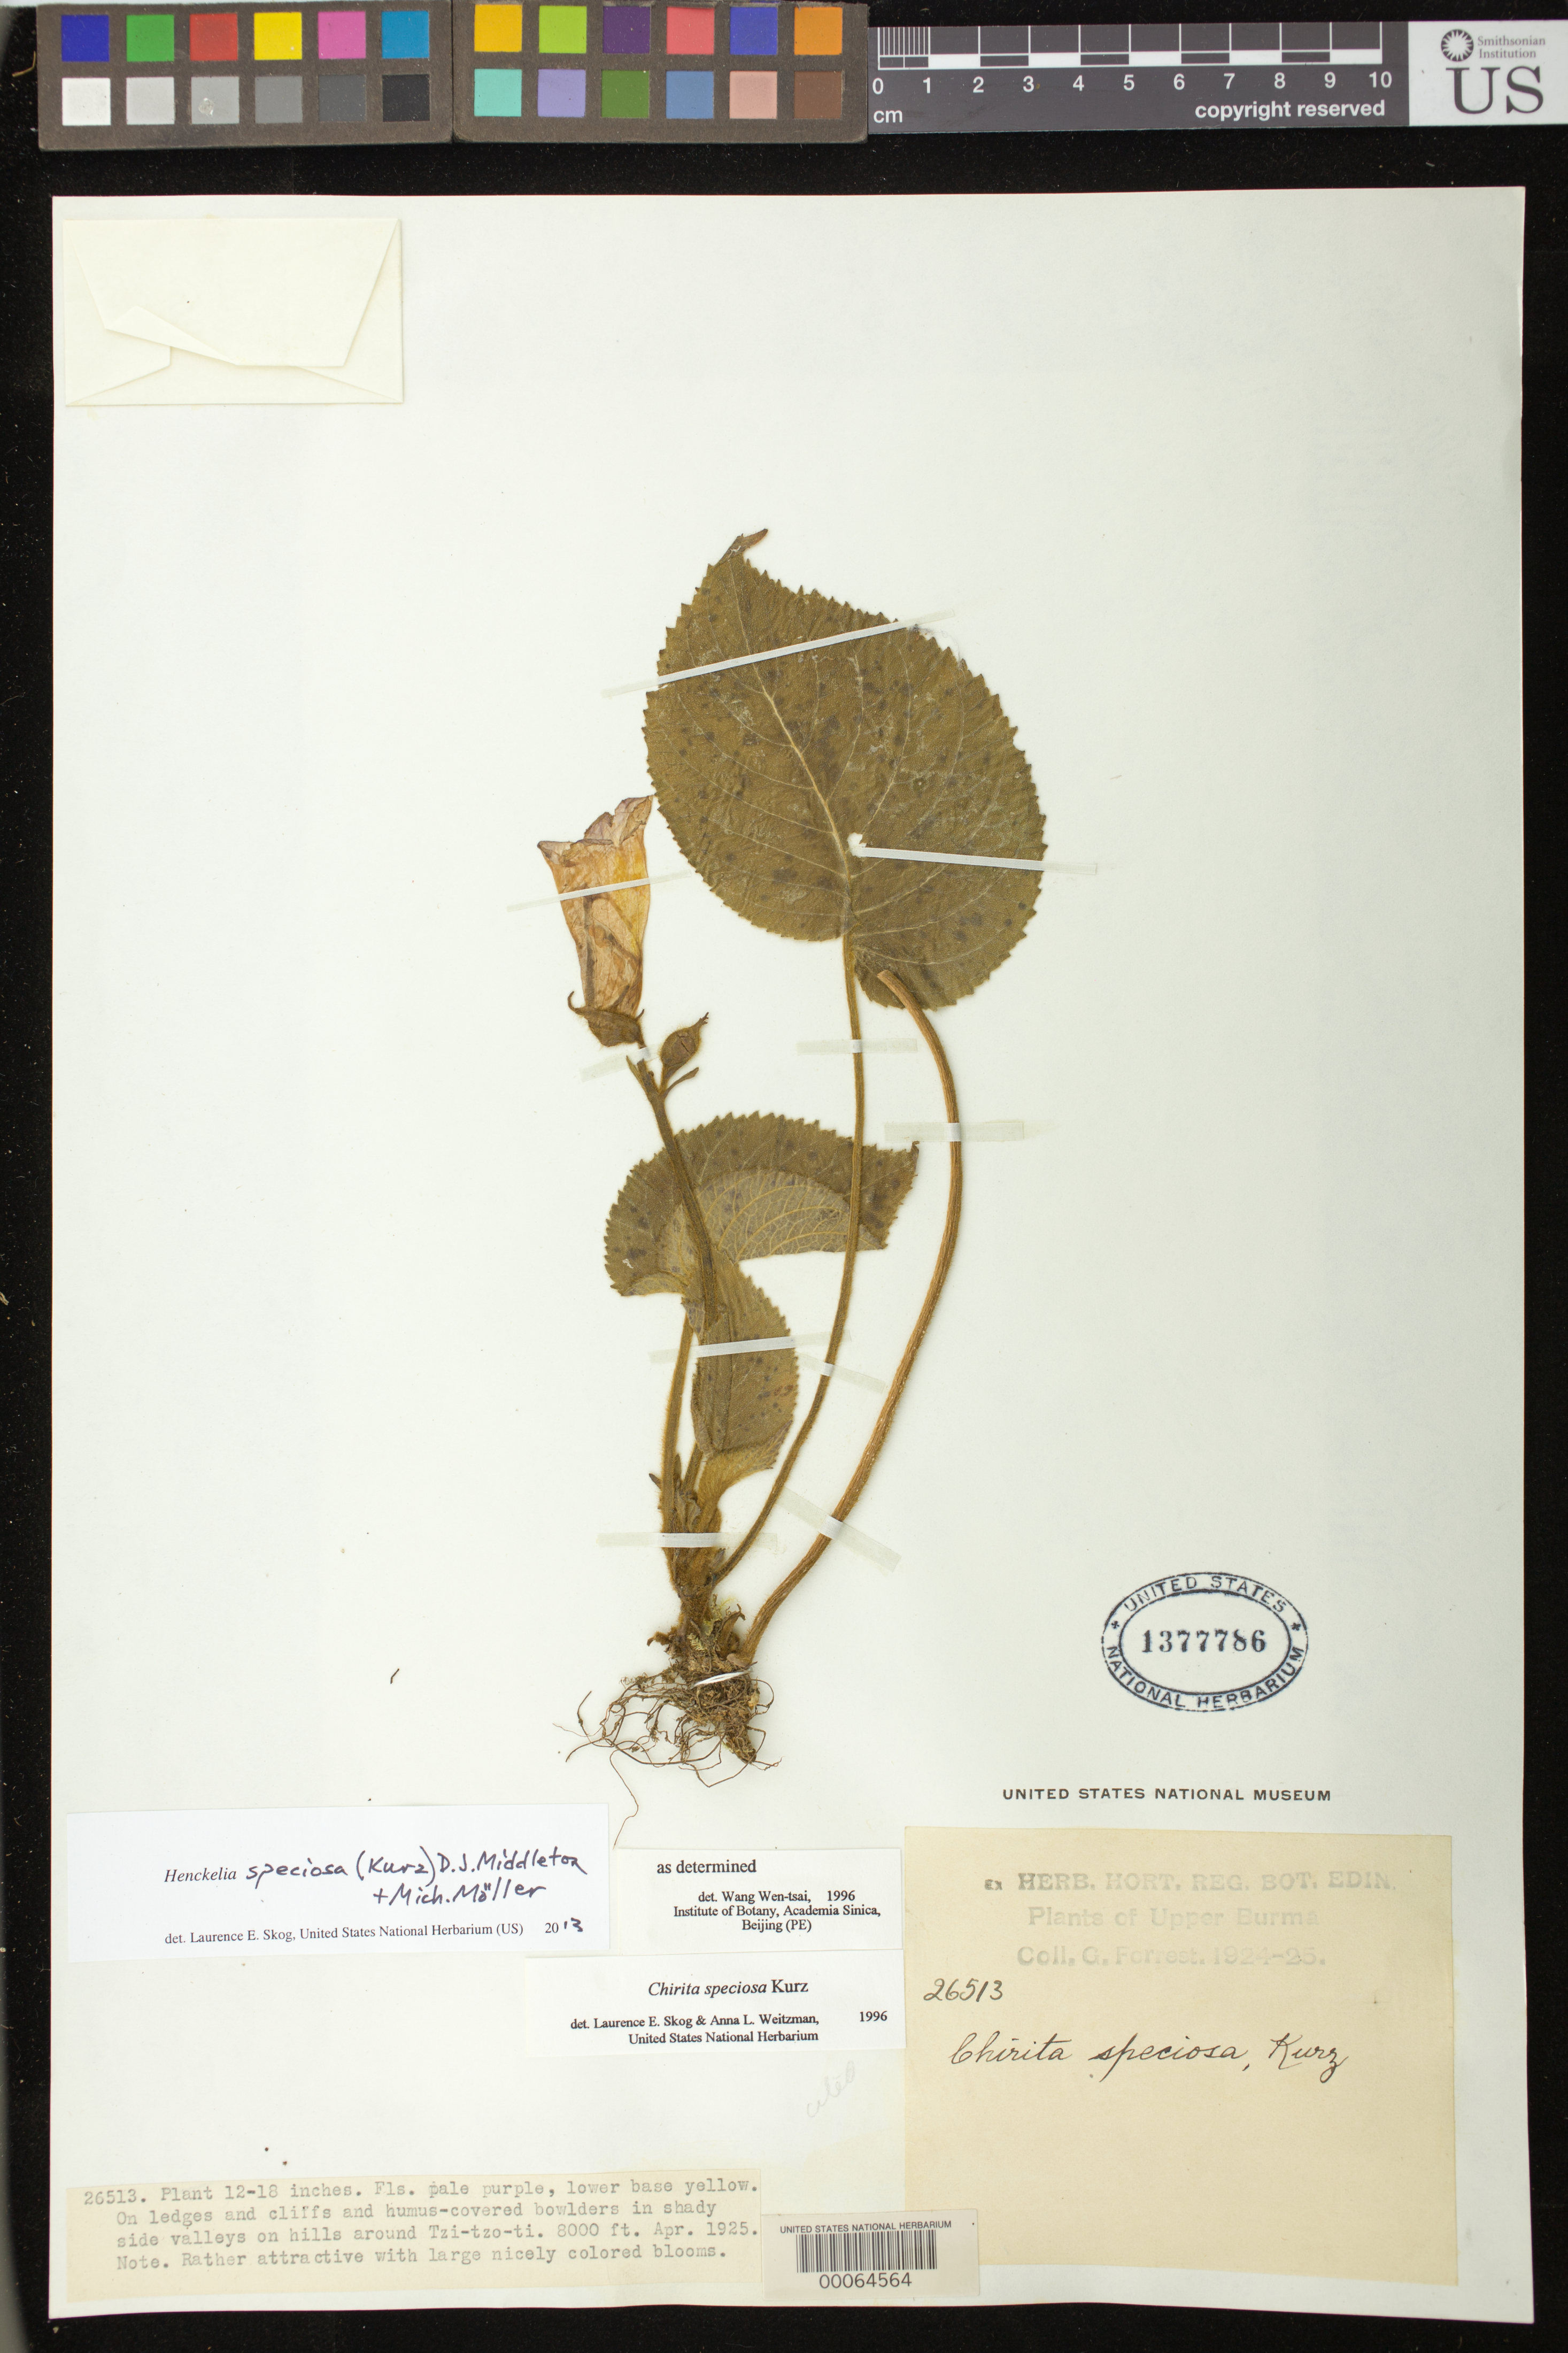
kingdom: Plantae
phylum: Tracheophyta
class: Magnoliopsida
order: Lamiales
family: Gesneriaceae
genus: Henckelia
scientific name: Henckelia speciosa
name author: (Kurz) D.J. Middleton & Mich. Möller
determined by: Skog, Laurence E.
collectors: G. Forrest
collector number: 26513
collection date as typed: Apr 1925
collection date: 1925-04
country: Myanmar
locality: Hills around Tzi Tzo Ti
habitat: On ledges and cliffs, and humus-covered boulders in shady valley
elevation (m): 2438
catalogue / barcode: US 1377786